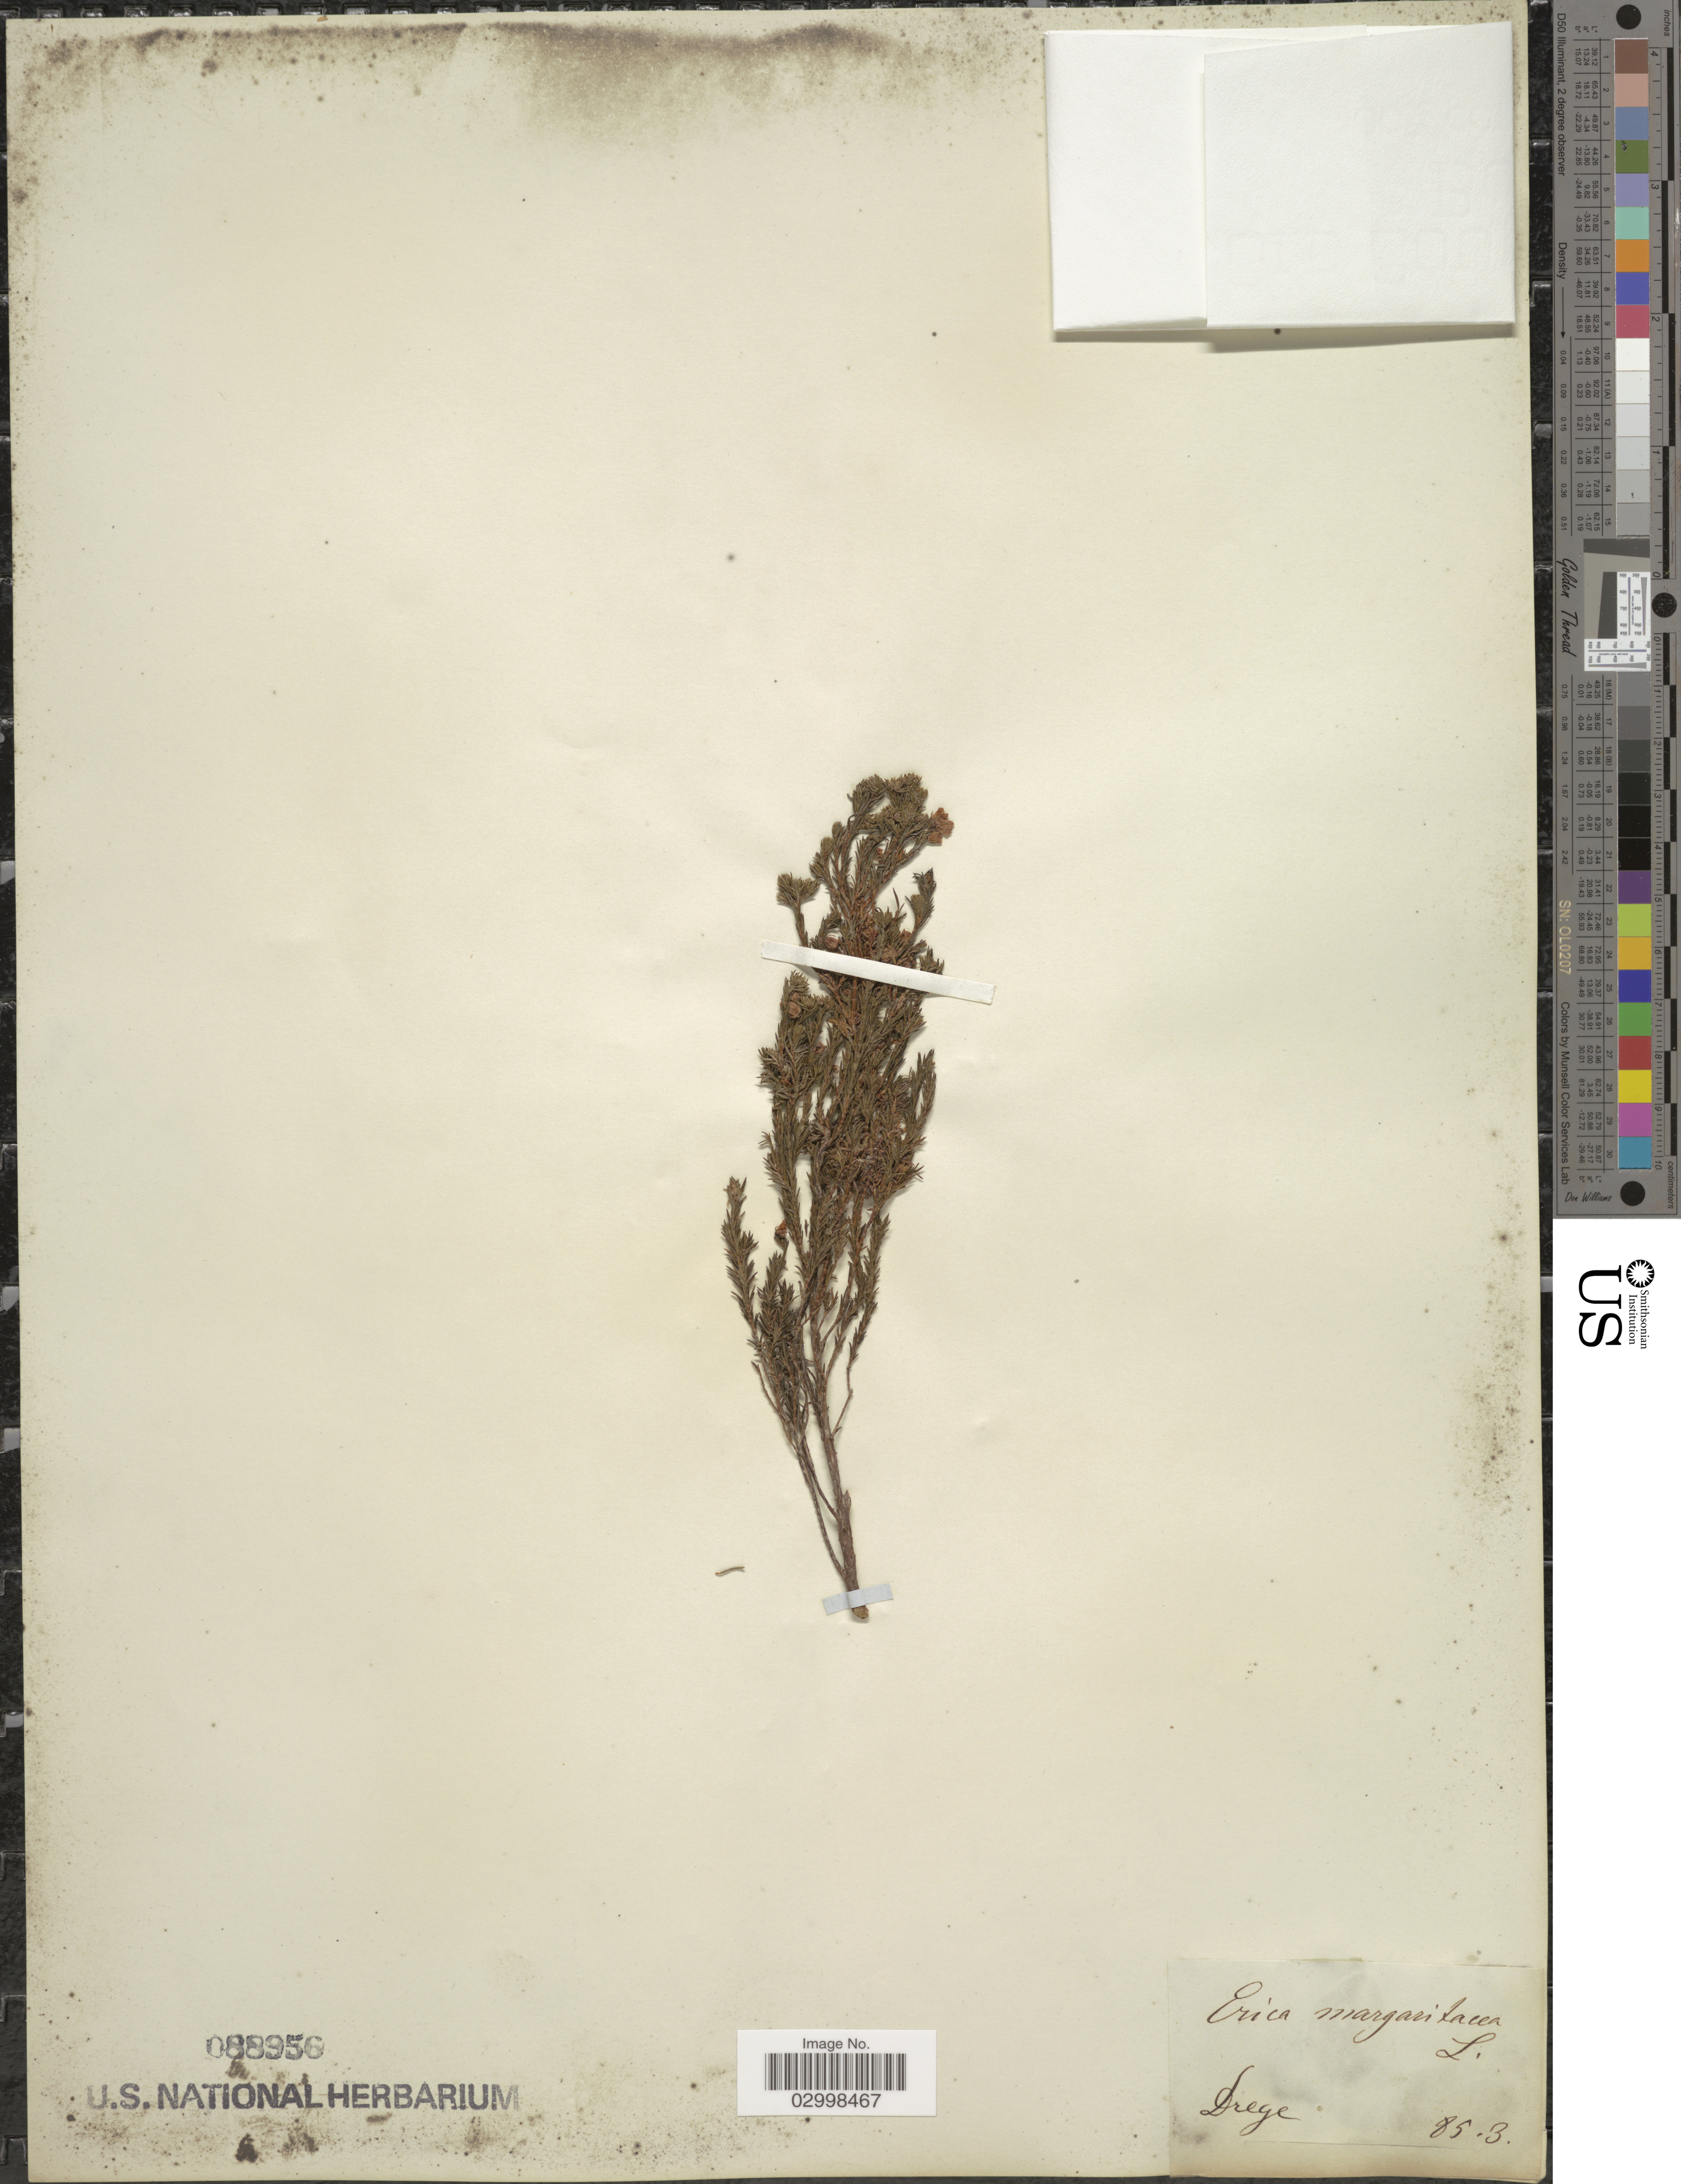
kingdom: Plantae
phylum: Tracheophyta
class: Magnoliopsida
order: Ericales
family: Ericaceae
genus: Erica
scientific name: Erica margaritacea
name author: Sol.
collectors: Drege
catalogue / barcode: US 88956